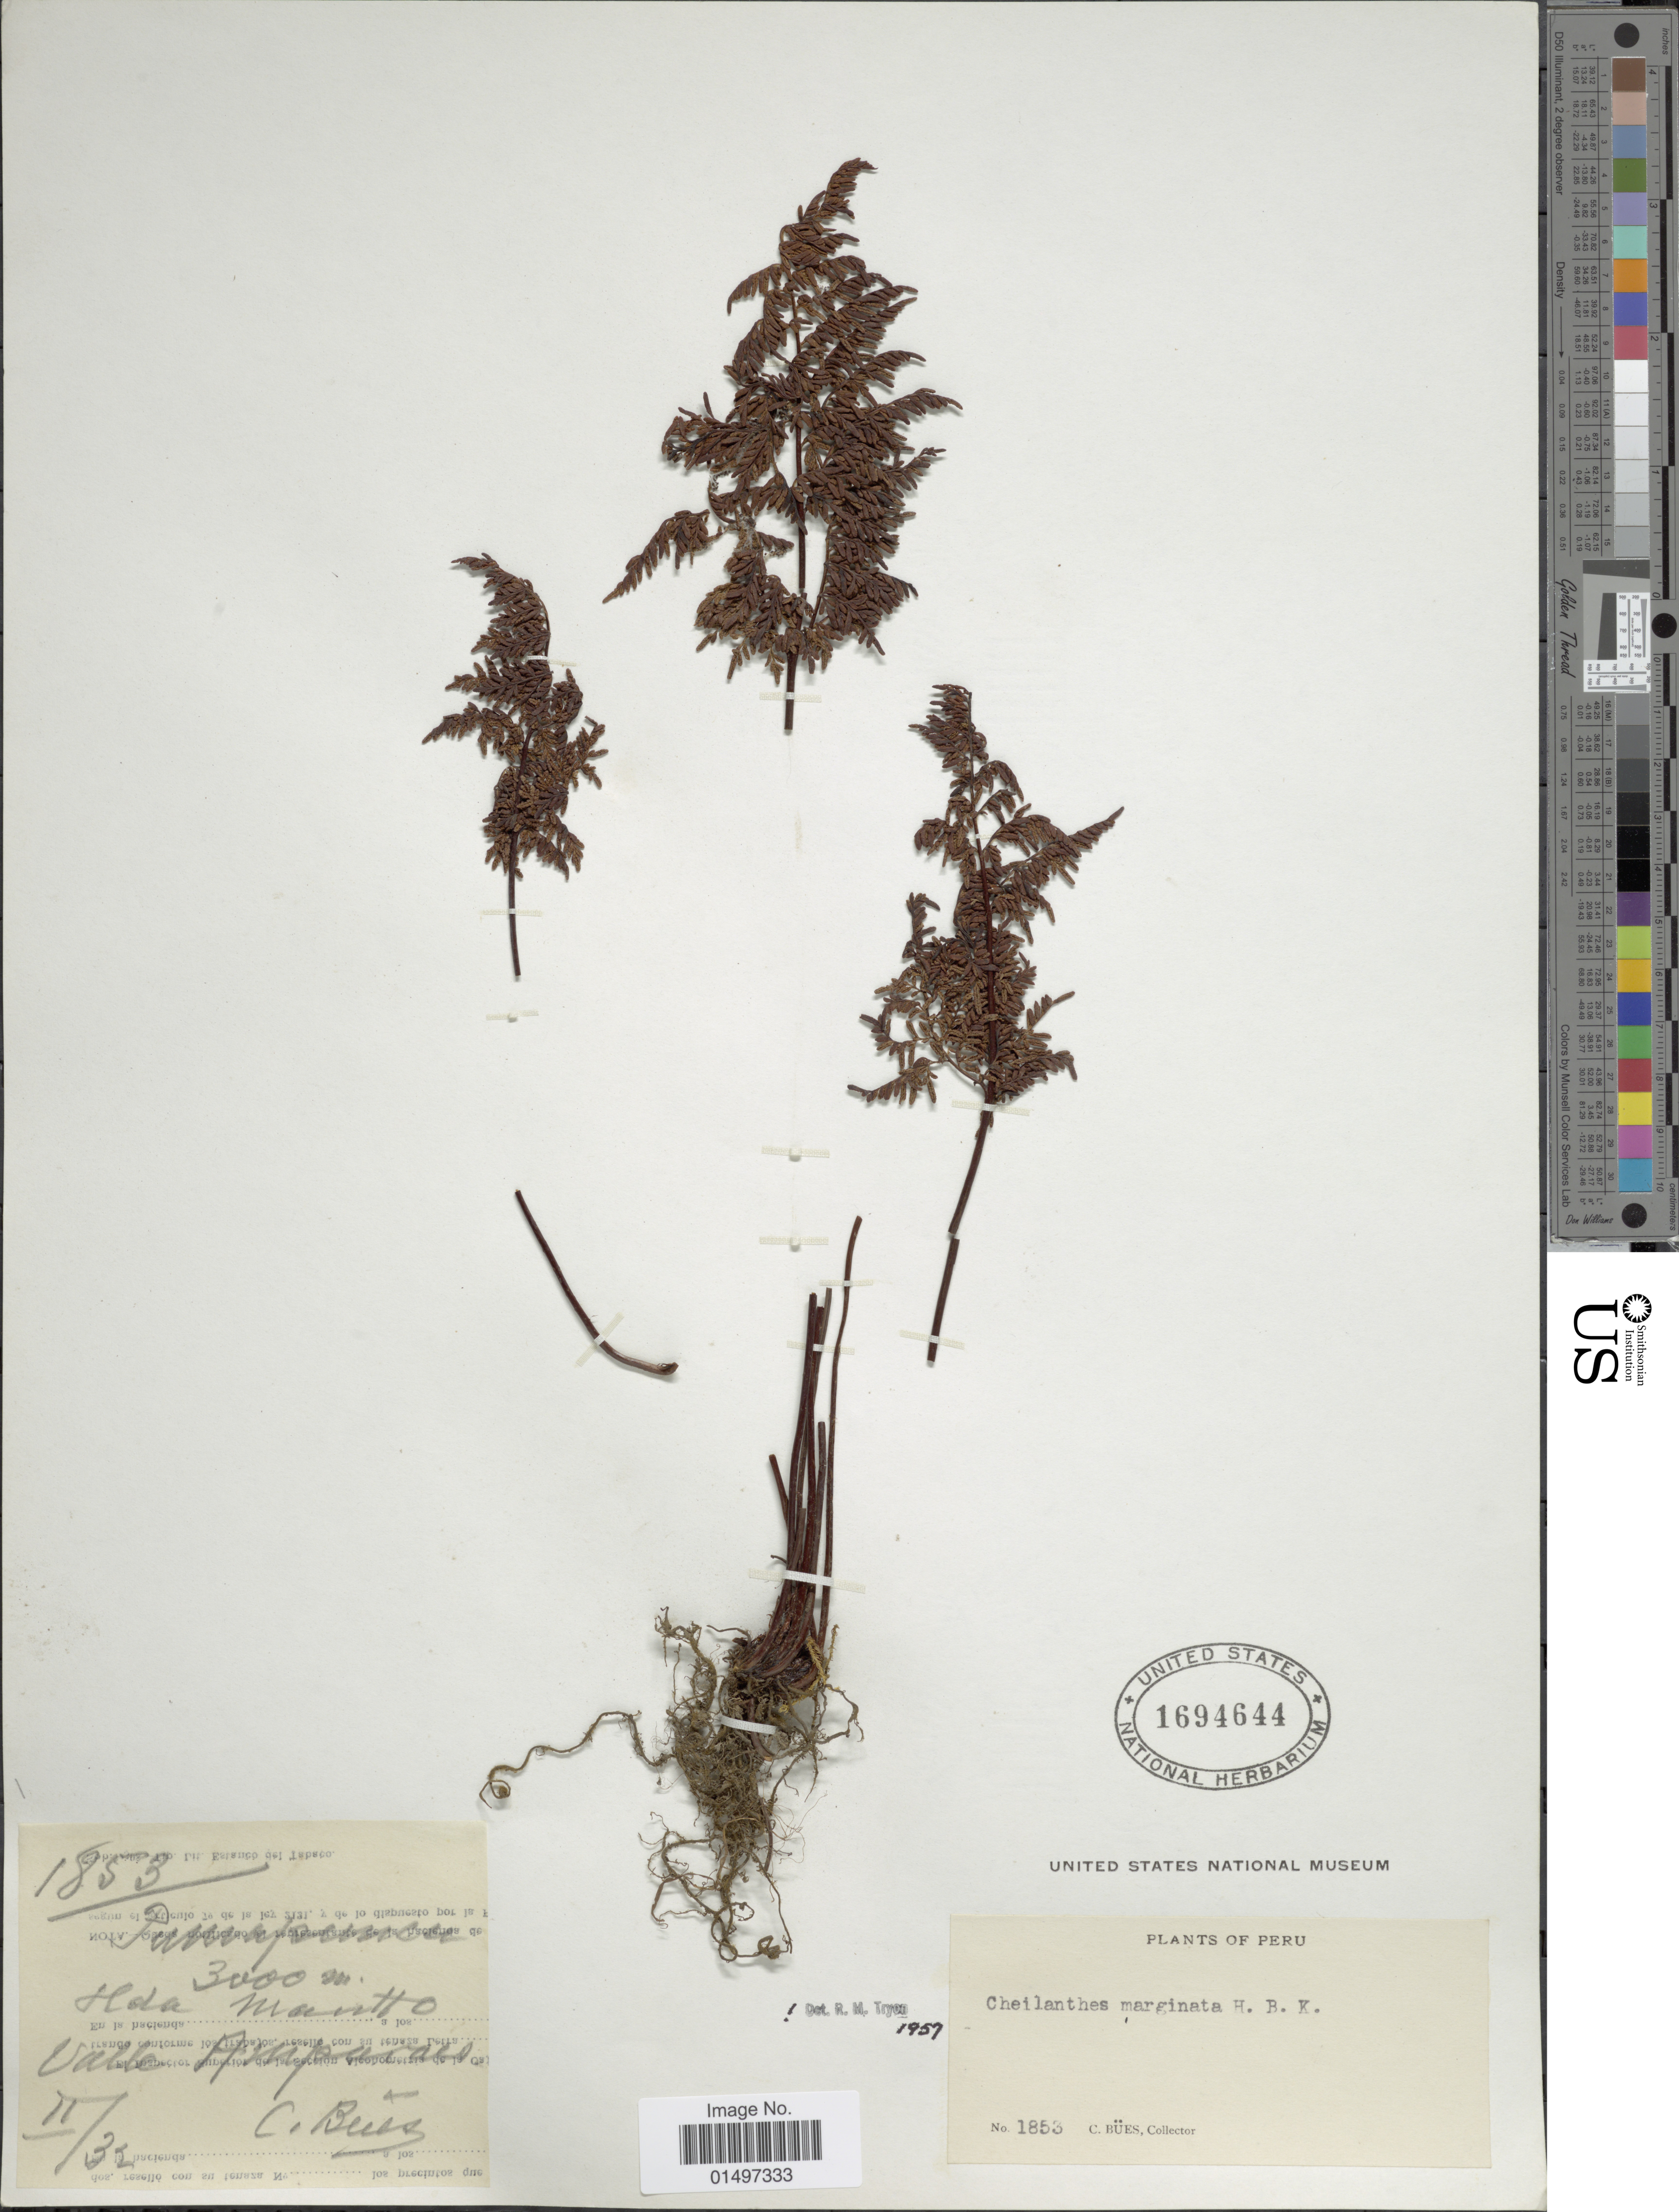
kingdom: Plantae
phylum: Tracheophyta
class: Polypodiopsida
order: Polypodiales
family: Pteridaceae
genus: Gaga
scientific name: Gaga marginata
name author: (Kunth) Fay W. Li & Windham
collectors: C. Bues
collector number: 1853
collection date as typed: Transcribed d/m/y: /2/32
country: Peru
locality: Pumapuncu Hda Mantto Valle Amparaes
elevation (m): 3000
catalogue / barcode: US 1694644